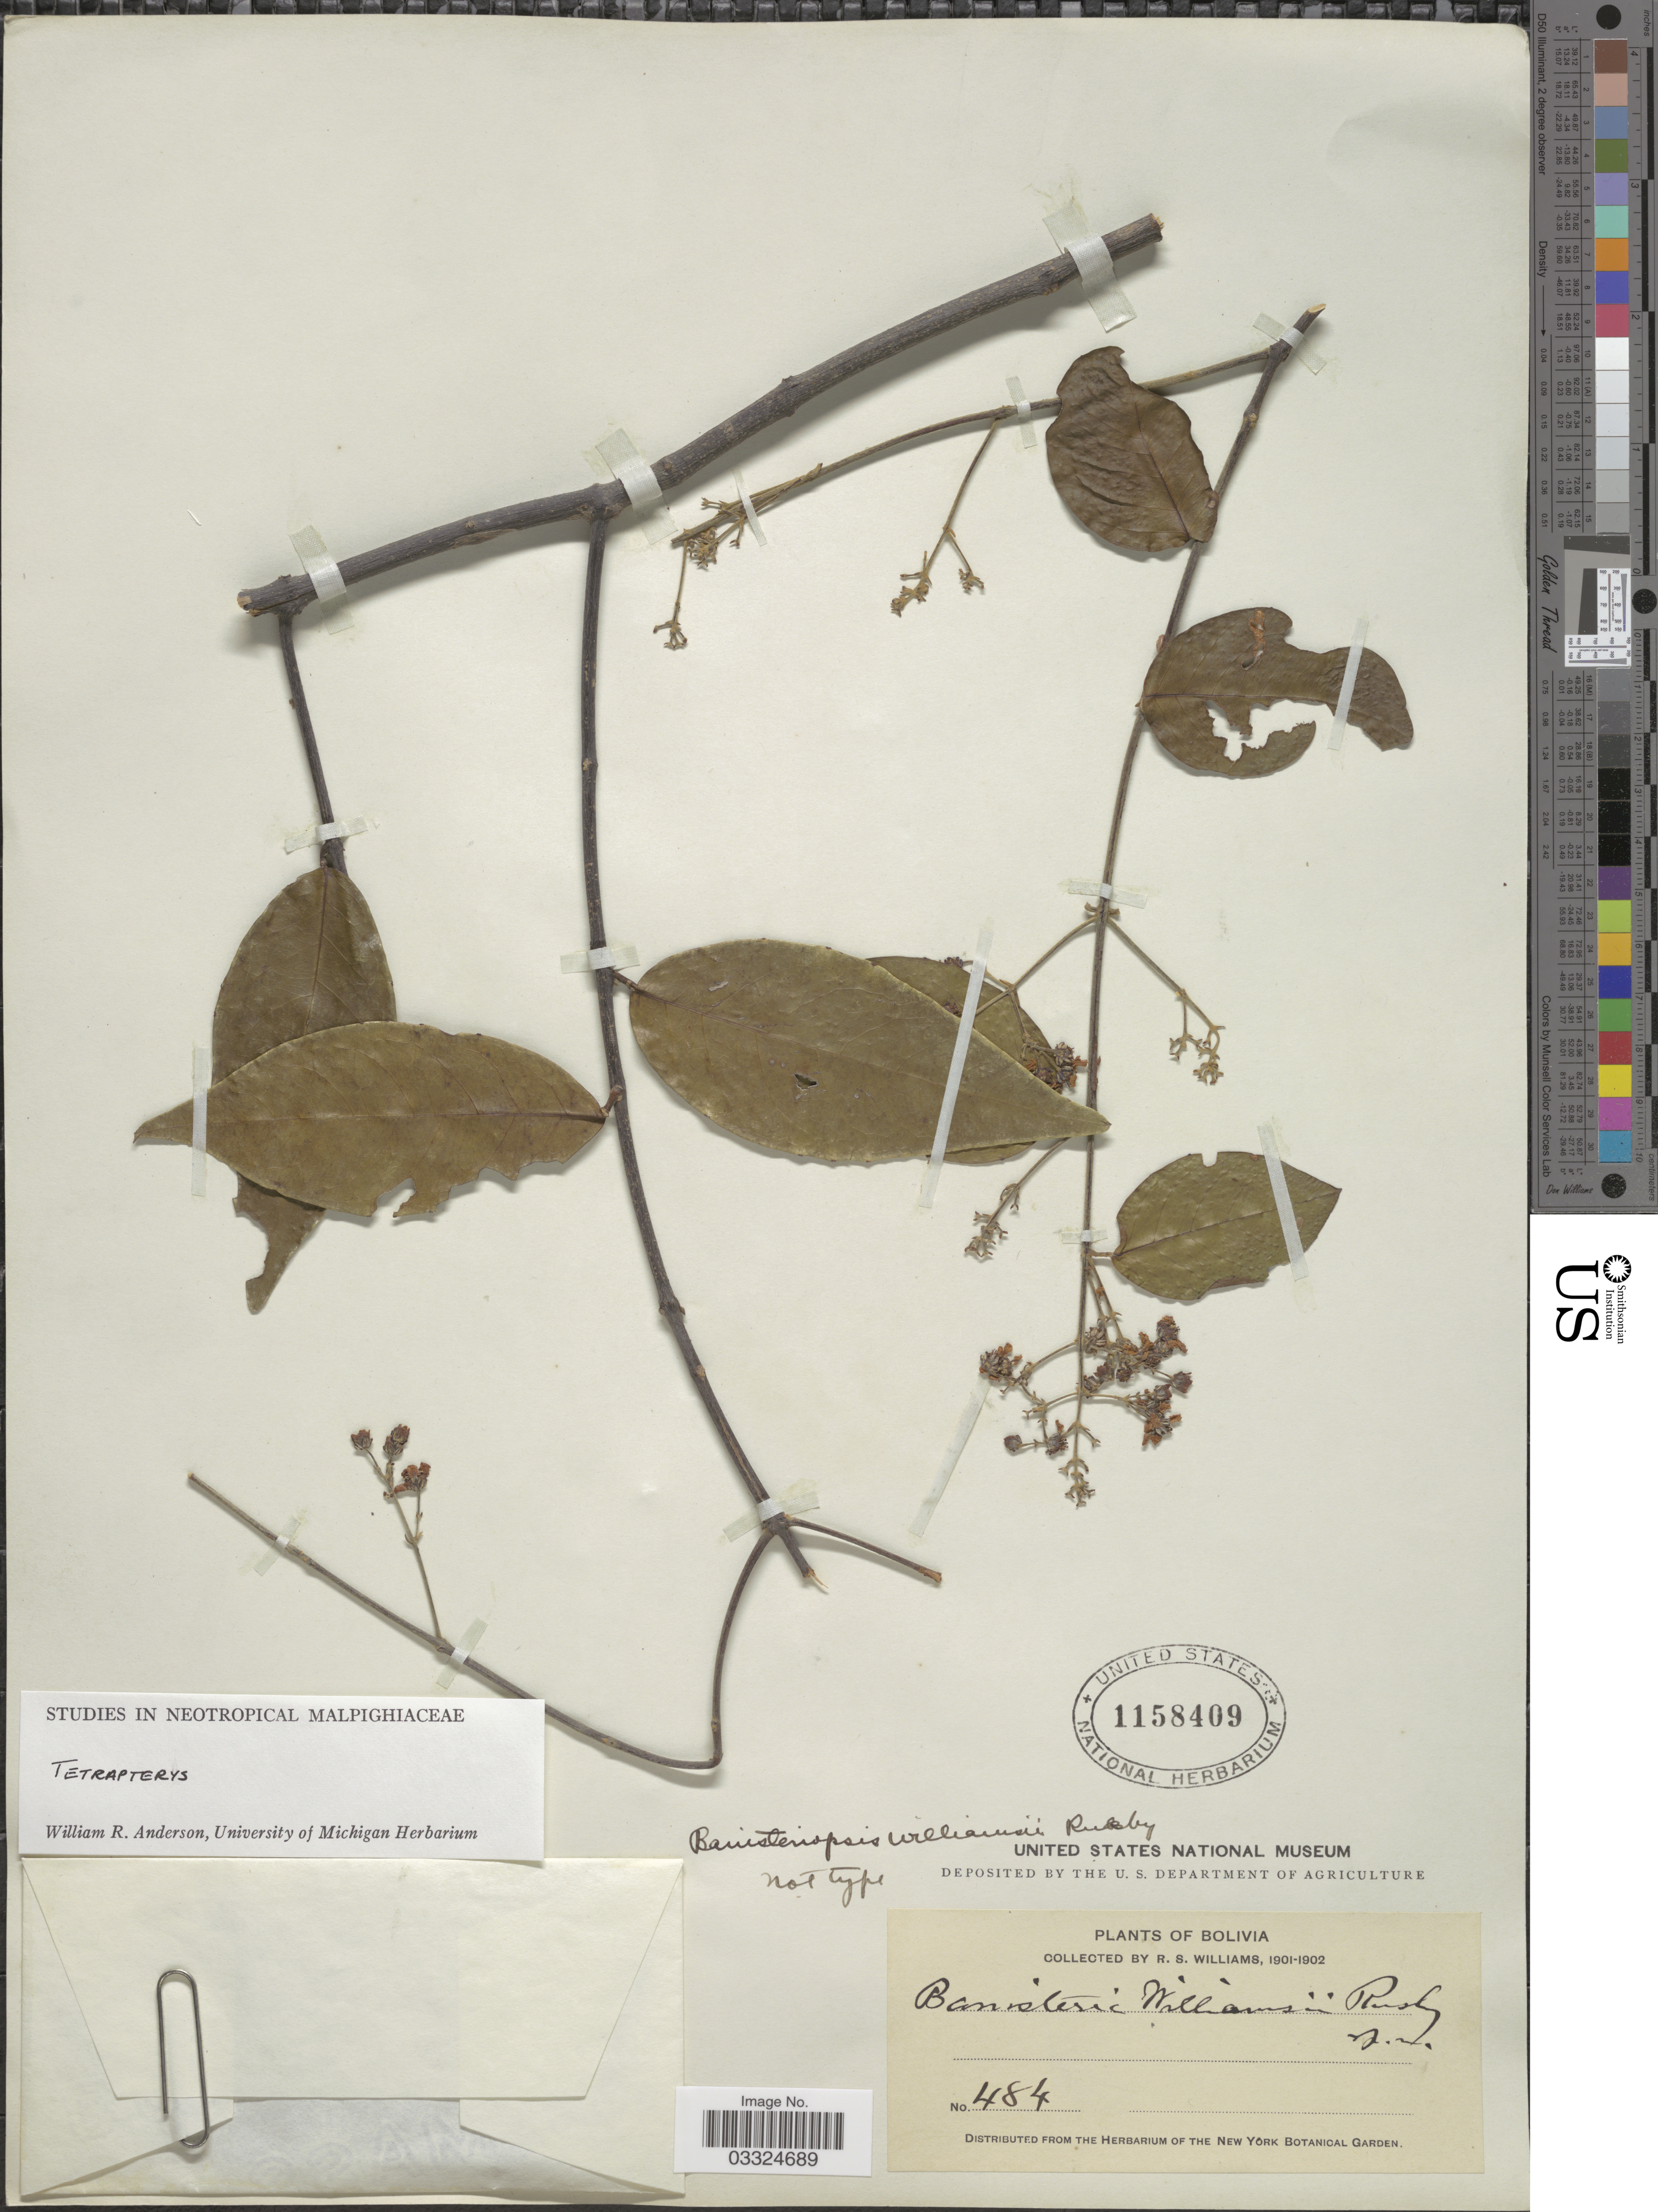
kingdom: Plantae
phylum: Tracheophyta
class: Magnoliopsida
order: Malpighiales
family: Malpighiaceae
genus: Tetrapterys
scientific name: Tetrapterys sp.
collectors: R. S. Williams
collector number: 484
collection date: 1902-01-18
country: Bolivia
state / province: La Paz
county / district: Iturralde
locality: Tumupasa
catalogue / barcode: US 1158409